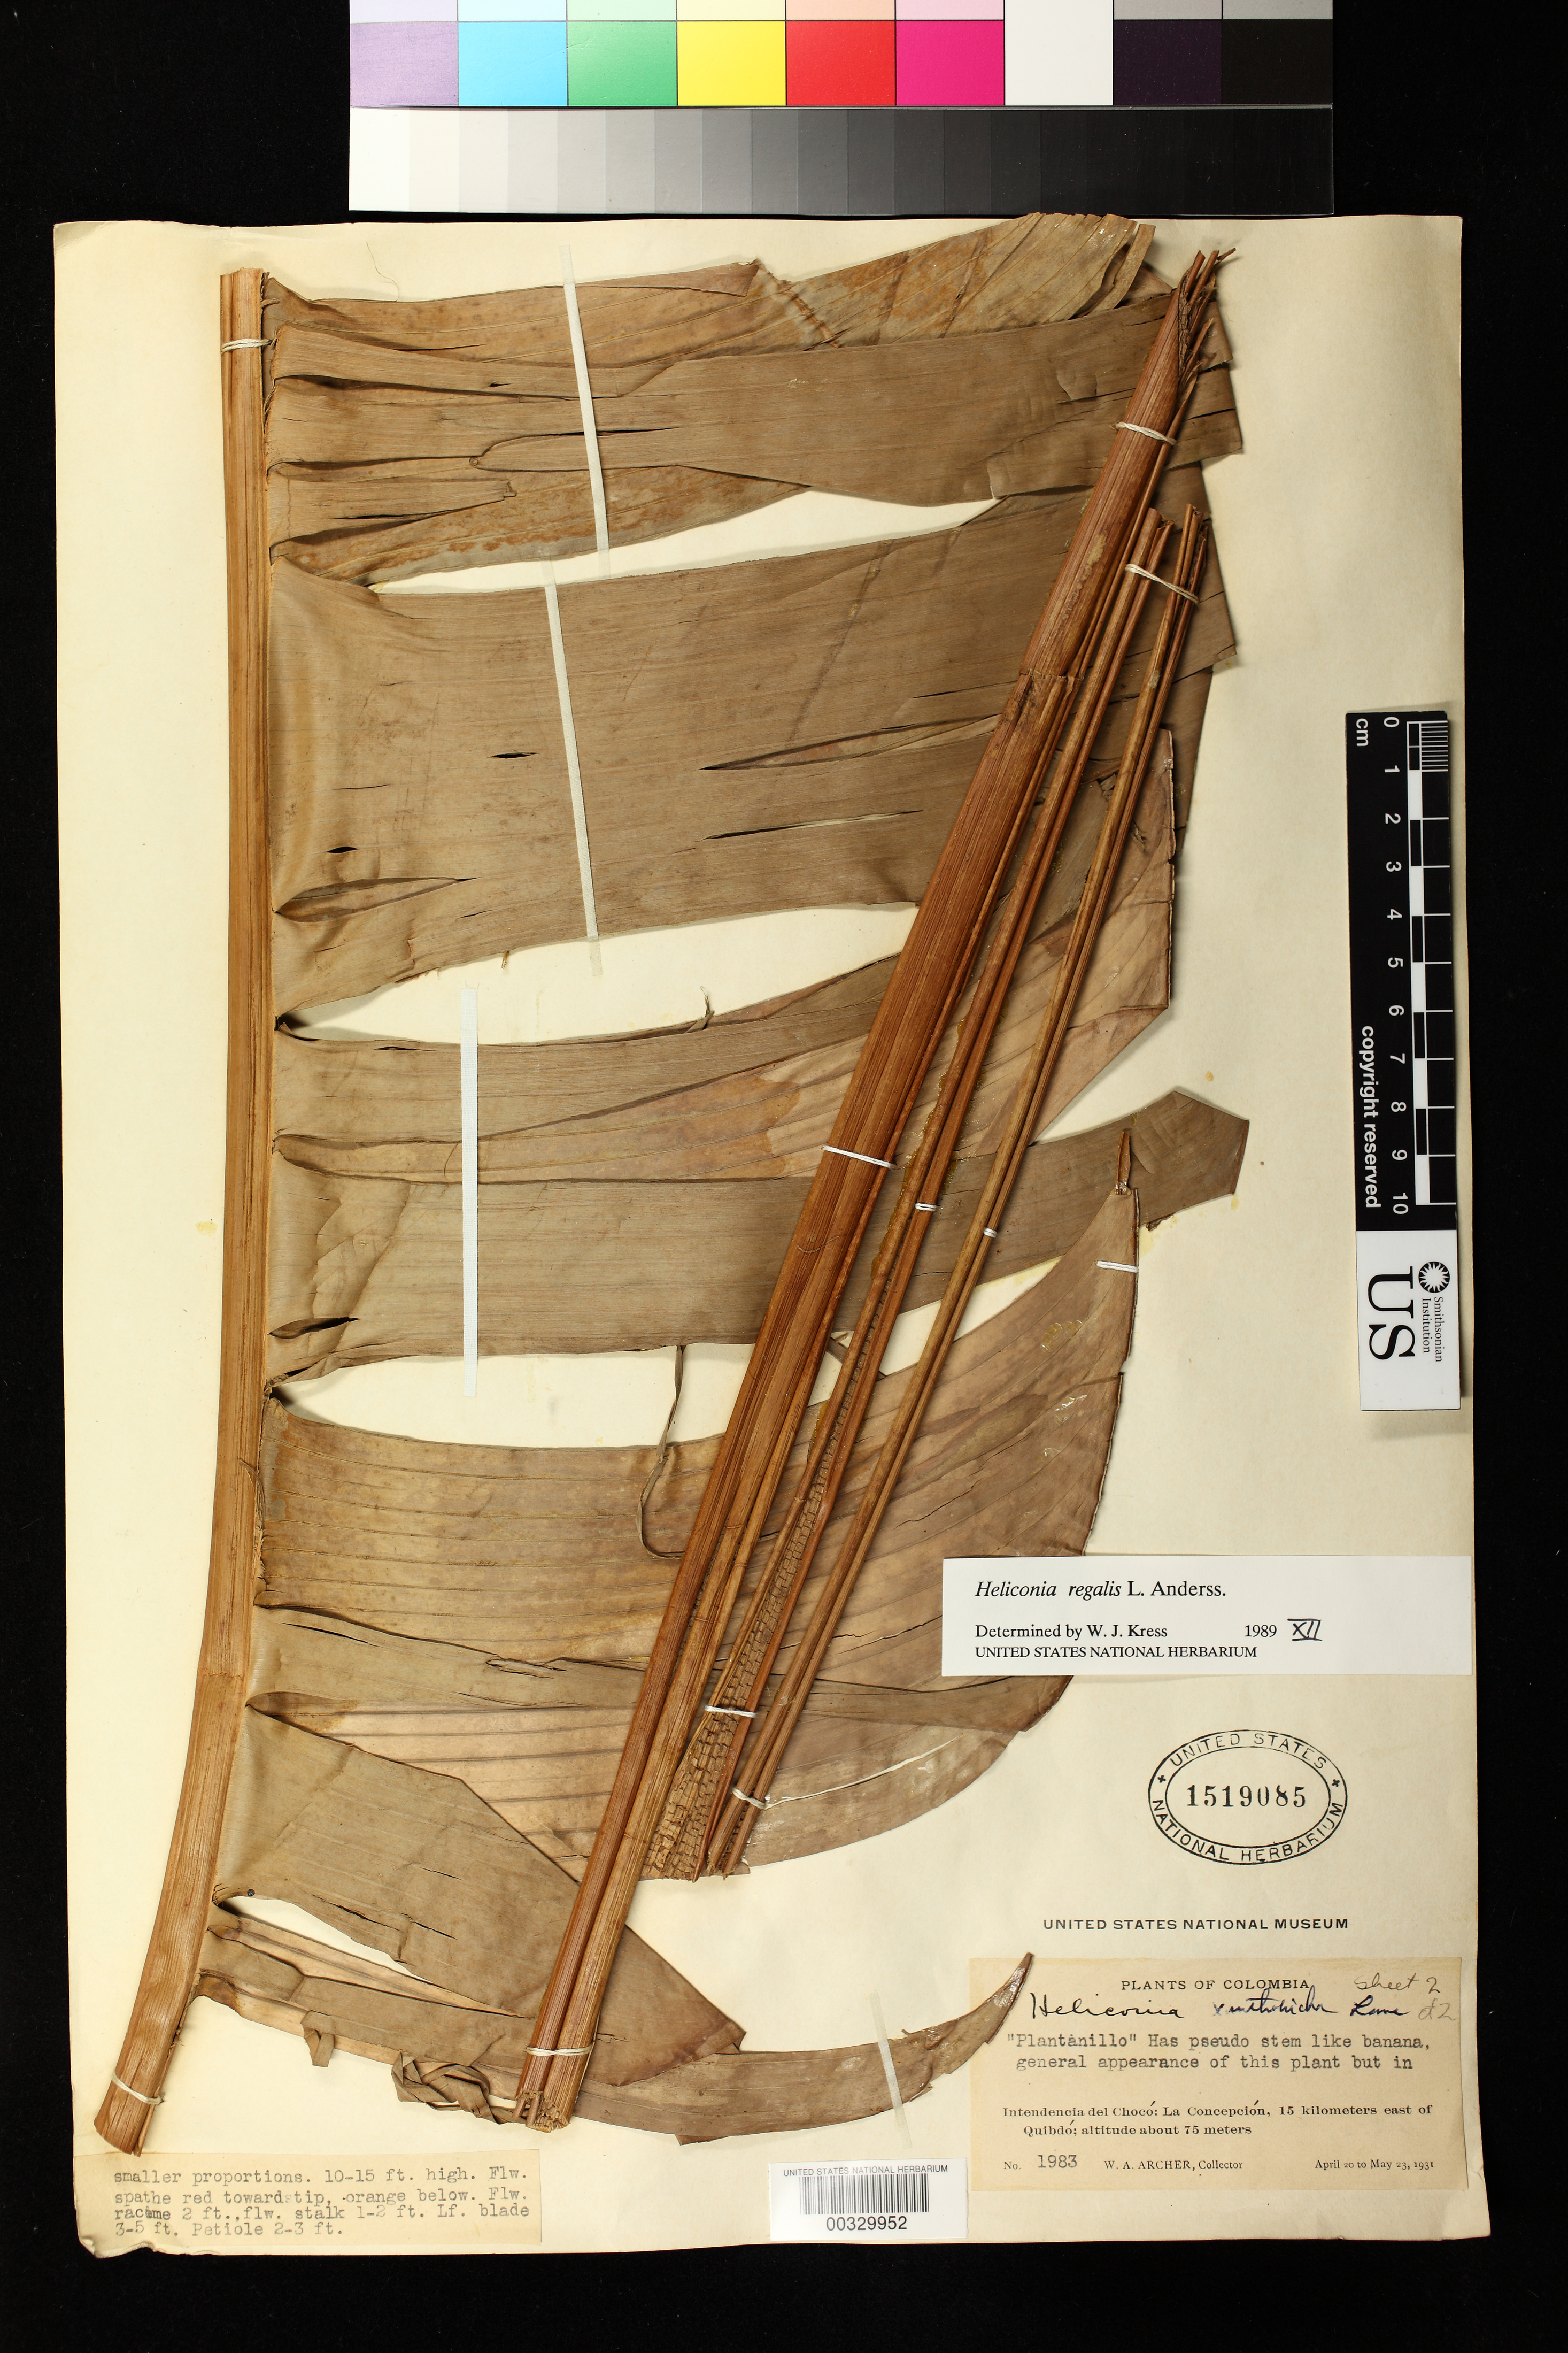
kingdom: Plantae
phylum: Tracheophyta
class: Liliopsida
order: Zingiberales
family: Heliconiaceae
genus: Heliconia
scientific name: Heliconia regalis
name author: L. Andersson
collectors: W. A. Archer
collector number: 1983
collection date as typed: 20 Apr 1931 to 23 May 1931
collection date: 1931-04-20/1931-05-23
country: Colombia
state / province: Chocó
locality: La Concepcion, 15 km E of Quibdo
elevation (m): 75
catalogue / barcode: US 1519085